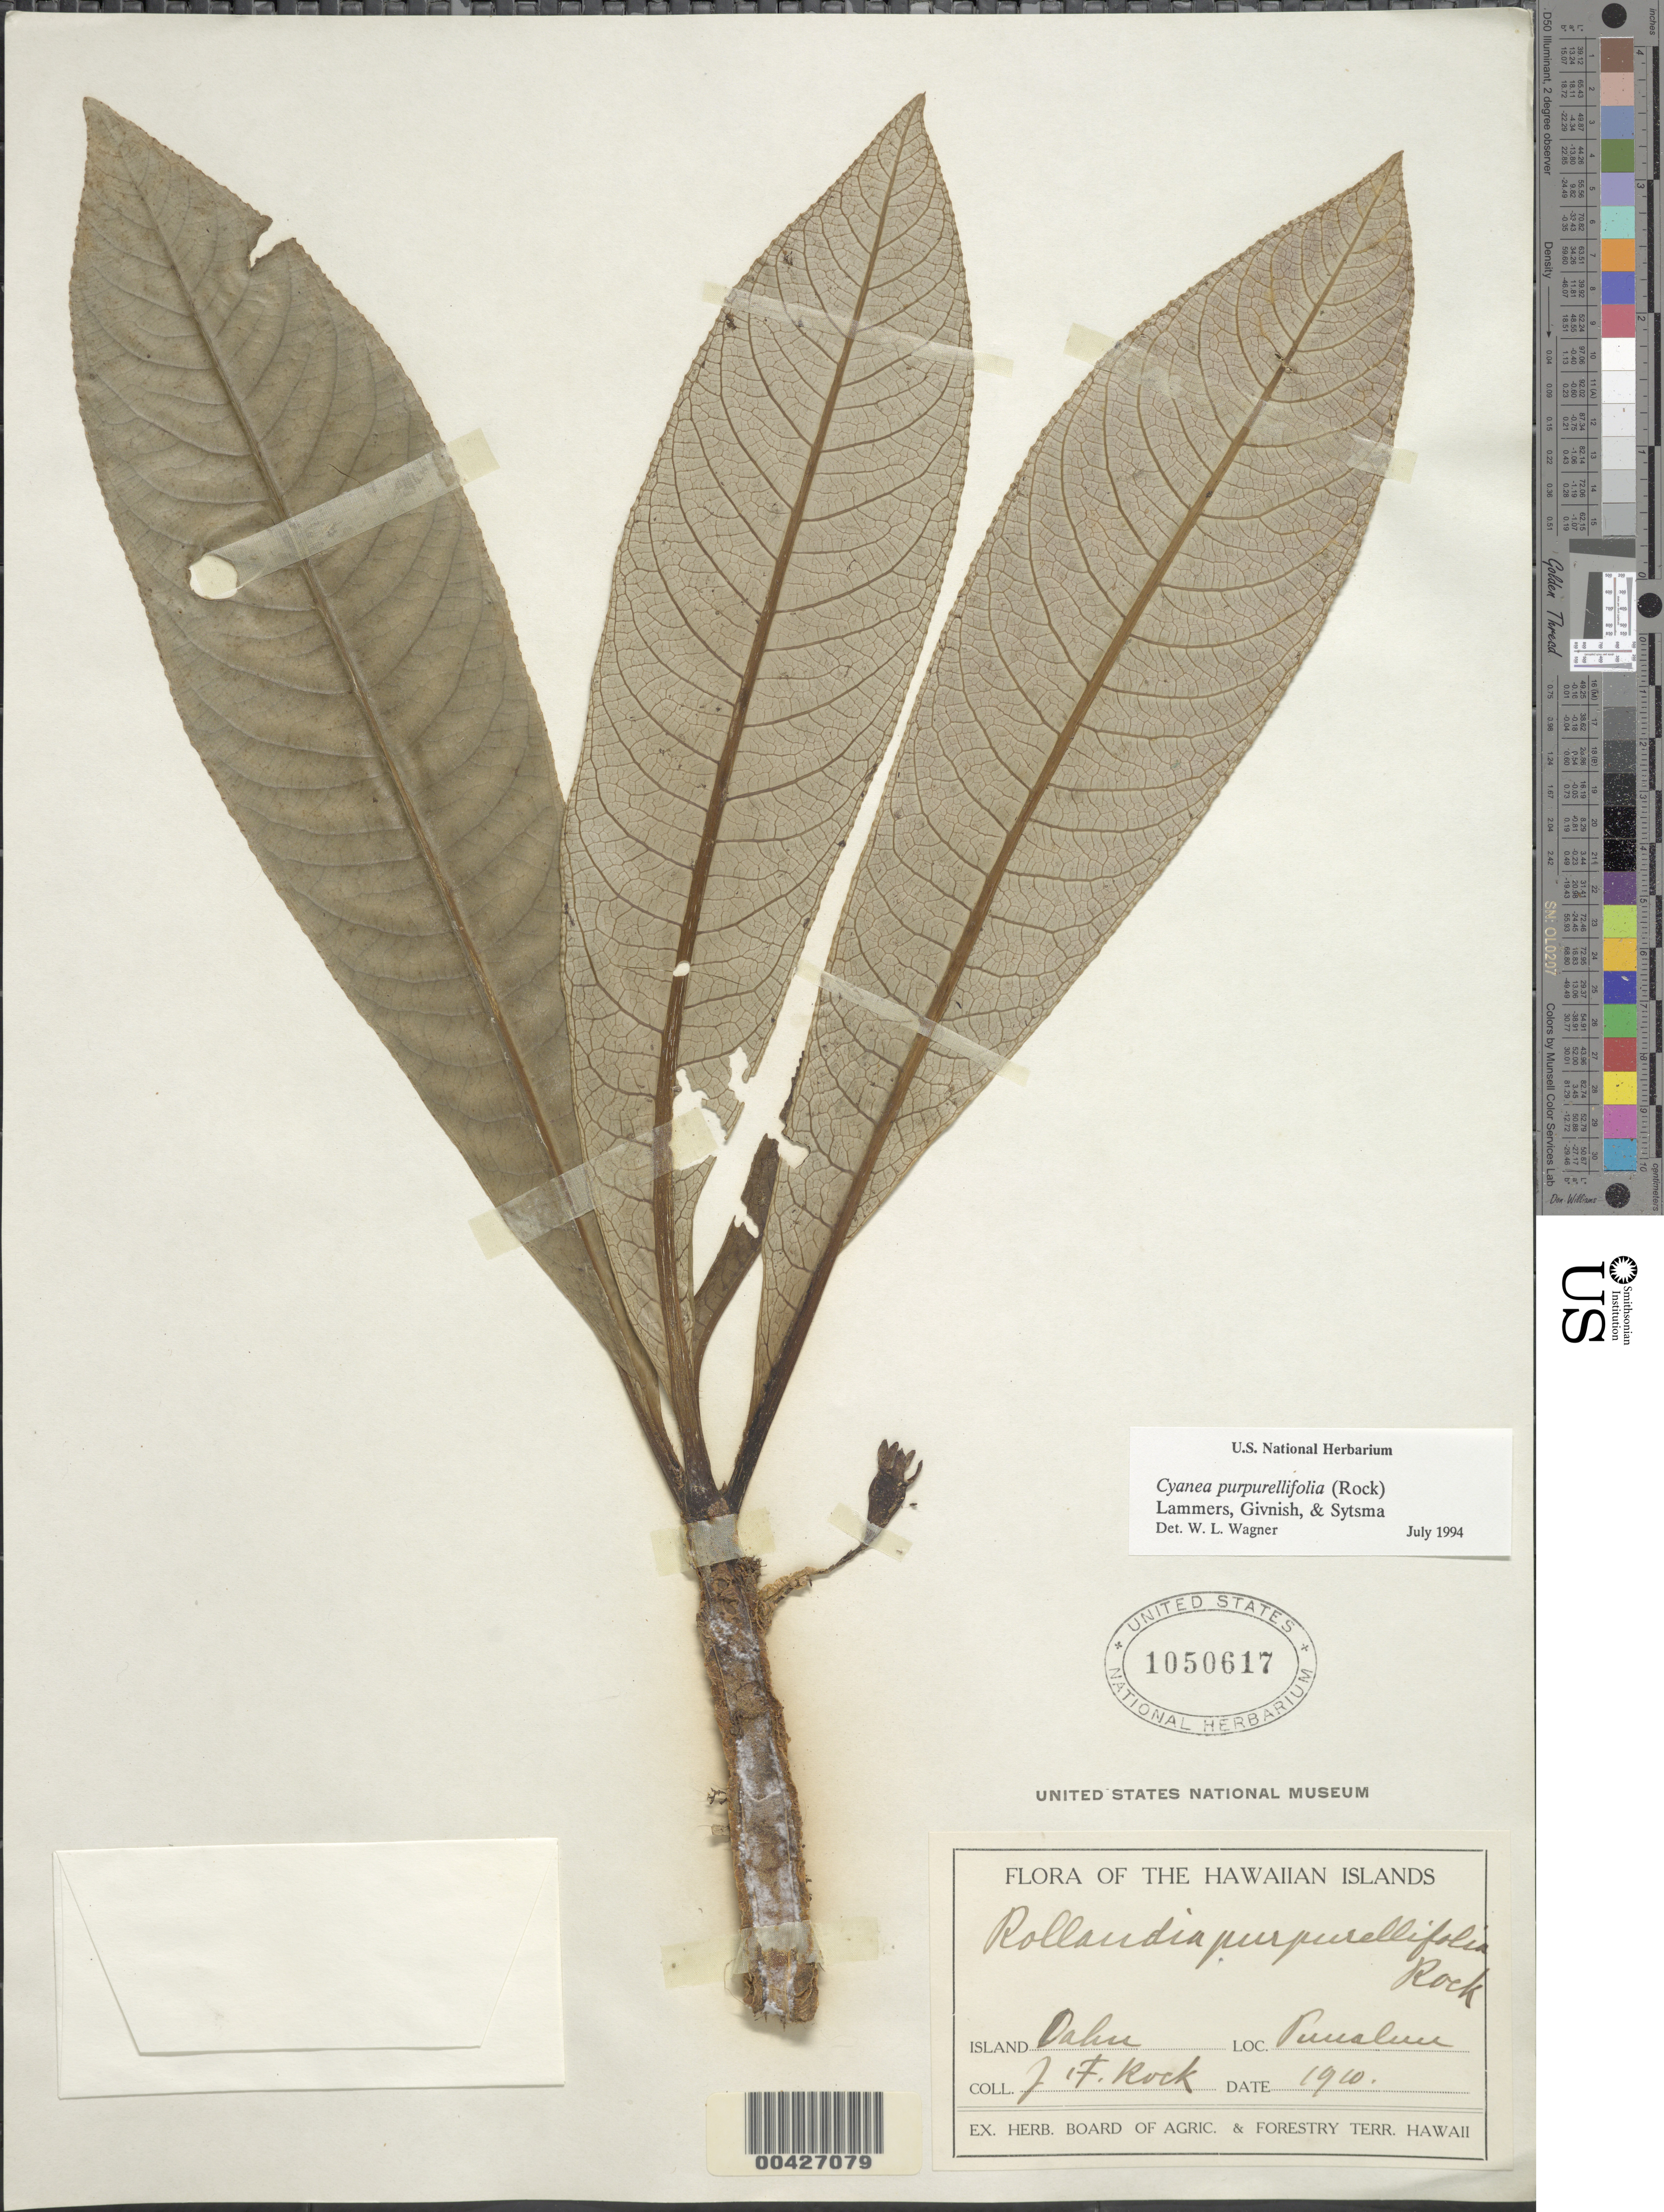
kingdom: Plantae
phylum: Tracheophyta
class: Magnoliopsida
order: Asterales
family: Campanulaceae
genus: Cyanea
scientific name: Cyanea purpurellifolia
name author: (Rock) Lammers et al.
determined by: Wagner, W. L., (BOT), Smithsonian Institution - National Museum of Natural History (UNITED STATES)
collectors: J. F. Rock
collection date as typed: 1910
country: United States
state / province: Hawaii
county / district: Honolulu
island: Oahu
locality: Punaluu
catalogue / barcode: US 1050617